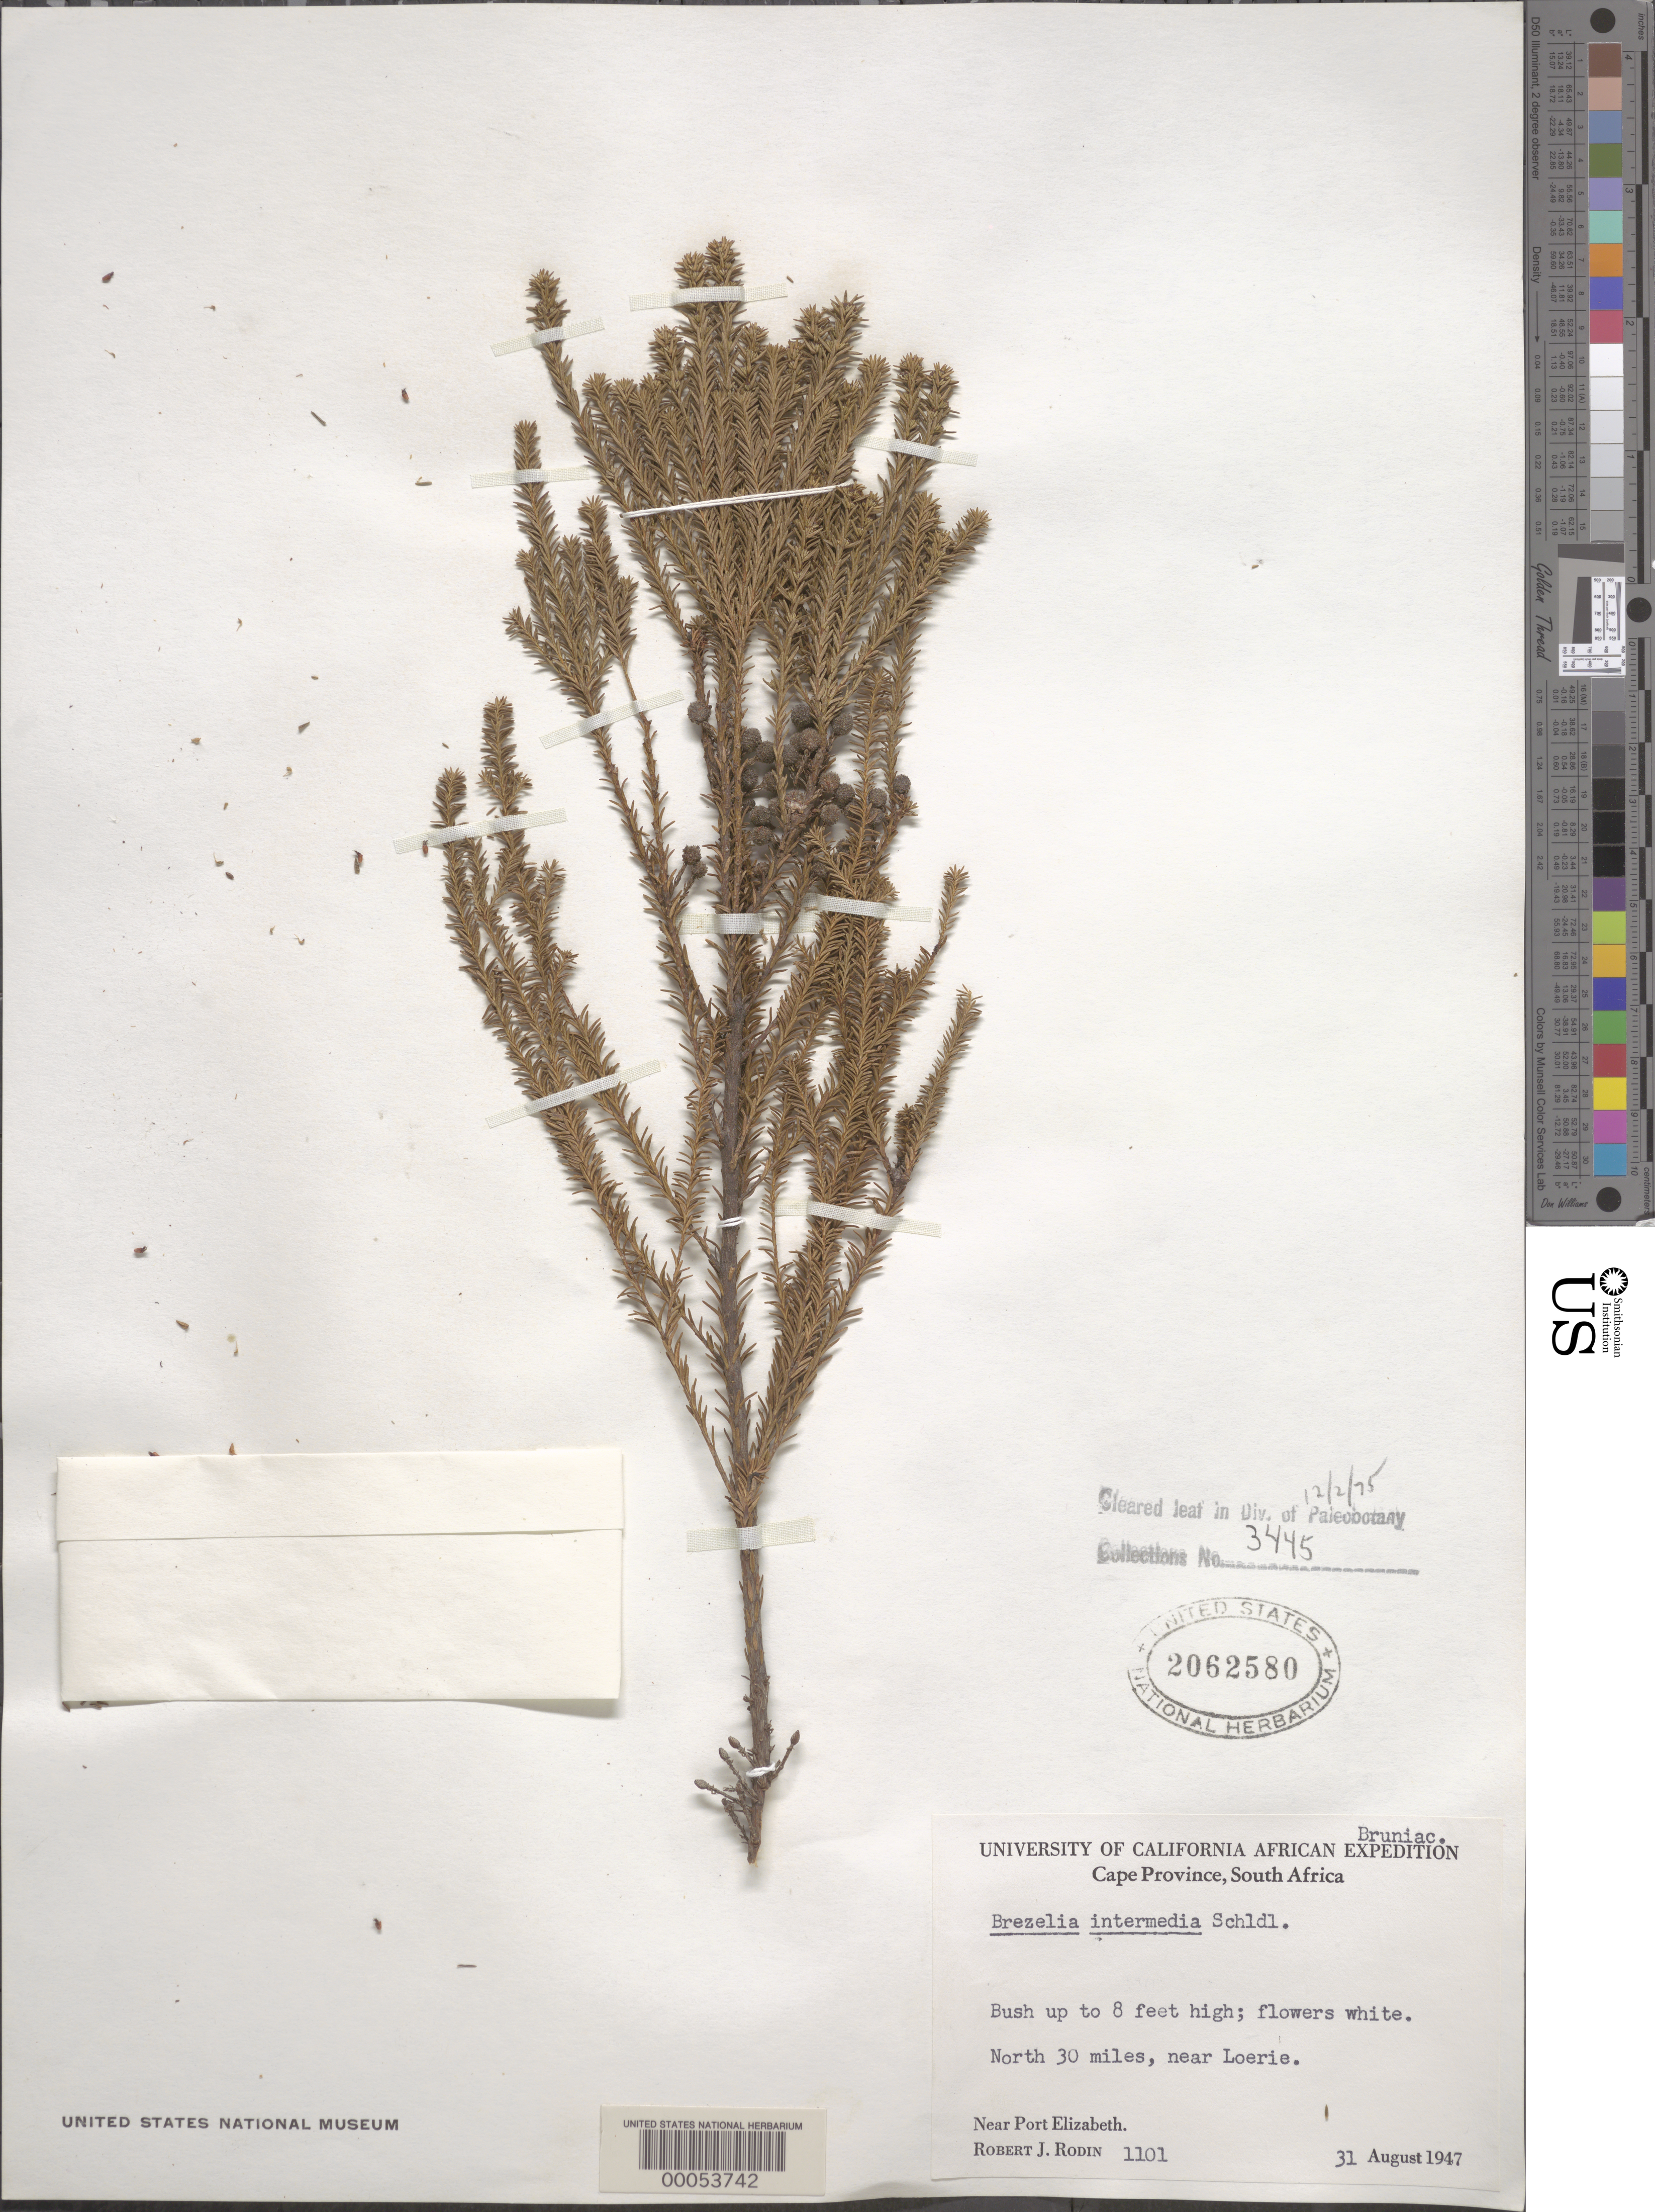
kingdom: Plantae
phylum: Tracheophyta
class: Magnoliopsida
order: Bruniales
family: Bruniaceae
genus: Berzelia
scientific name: Berzelia intermedia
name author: Schltdl.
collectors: R. J. Rodin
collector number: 1101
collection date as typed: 31 Aug 1947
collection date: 1947-08-31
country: South Africa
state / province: Eastern Cape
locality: Loerie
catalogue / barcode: US 2062580